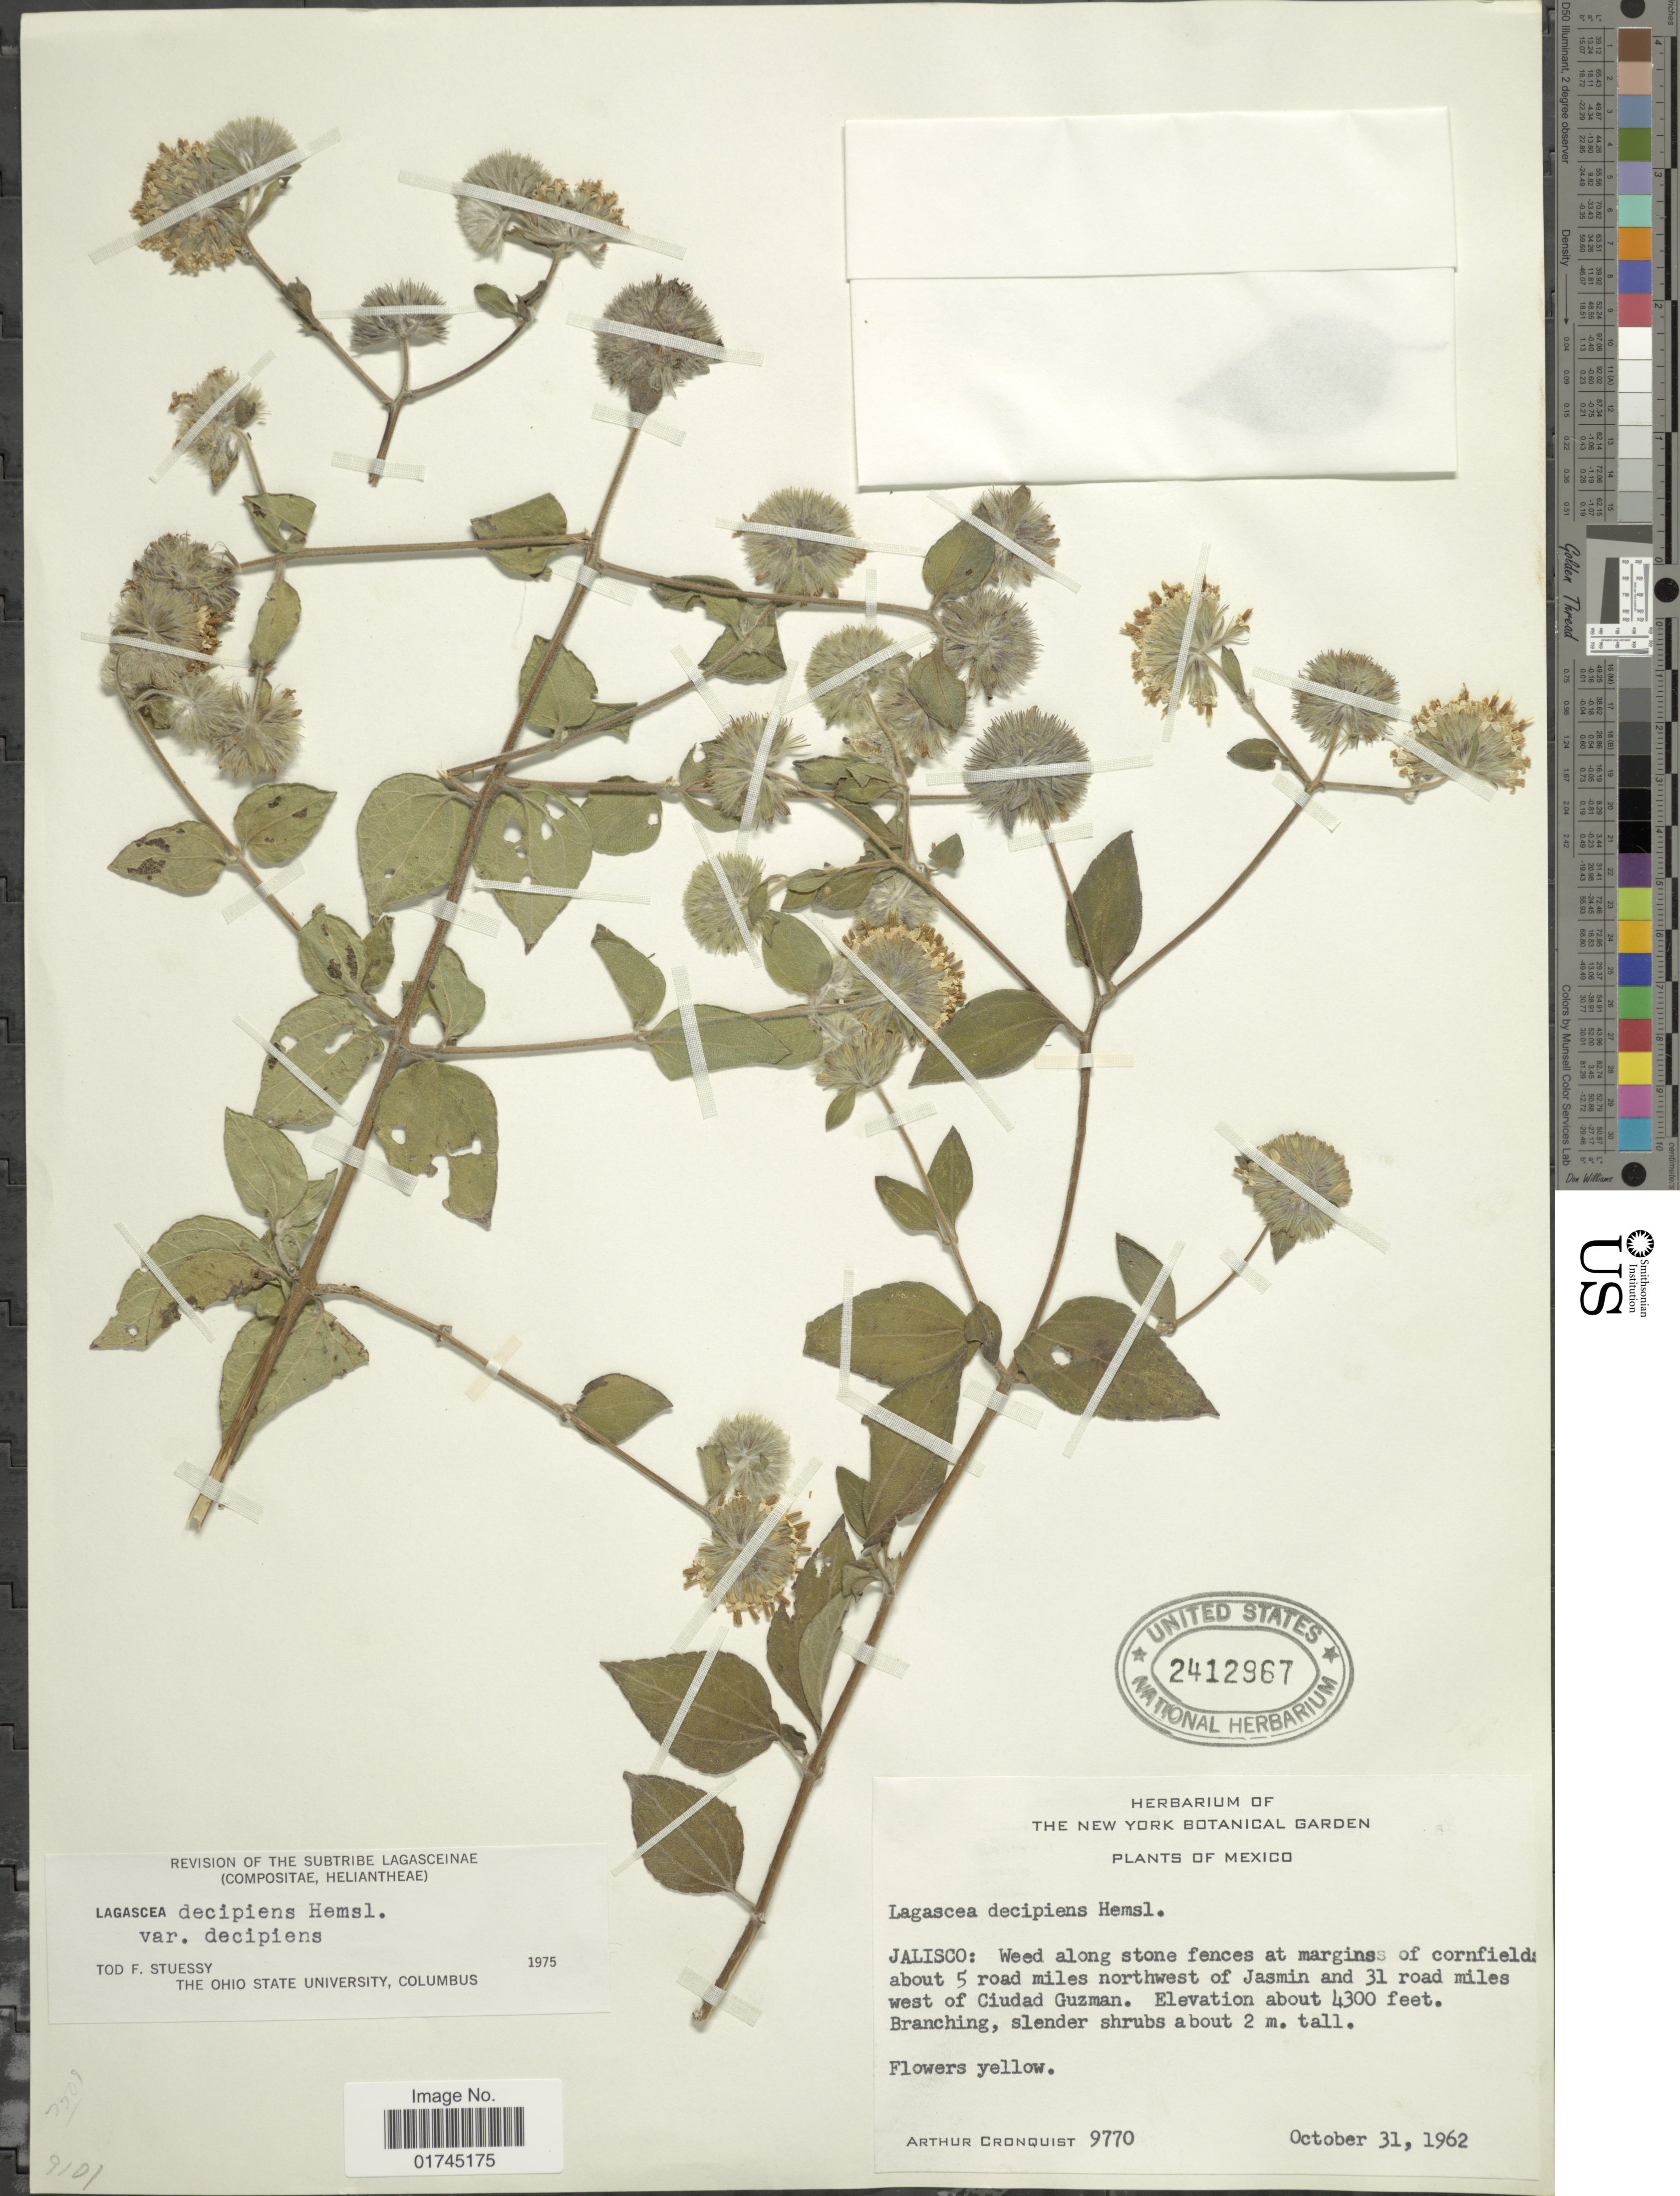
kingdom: Plantae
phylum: Tracheophyta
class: Magnoliopsida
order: Asterales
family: Asteraceae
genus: Lagascea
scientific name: Lagascea decipiens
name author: Hemsl.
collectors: A. J. Cronquist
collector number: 9770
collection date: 1962-10-31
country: Mexico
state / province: Jalisco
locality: Weed along stone fences at margins of cornfields about 5 road miles northwest of Jasmin and 31 road miles west of Ciudad Guzman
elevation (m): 1311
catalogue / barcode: US 2412967